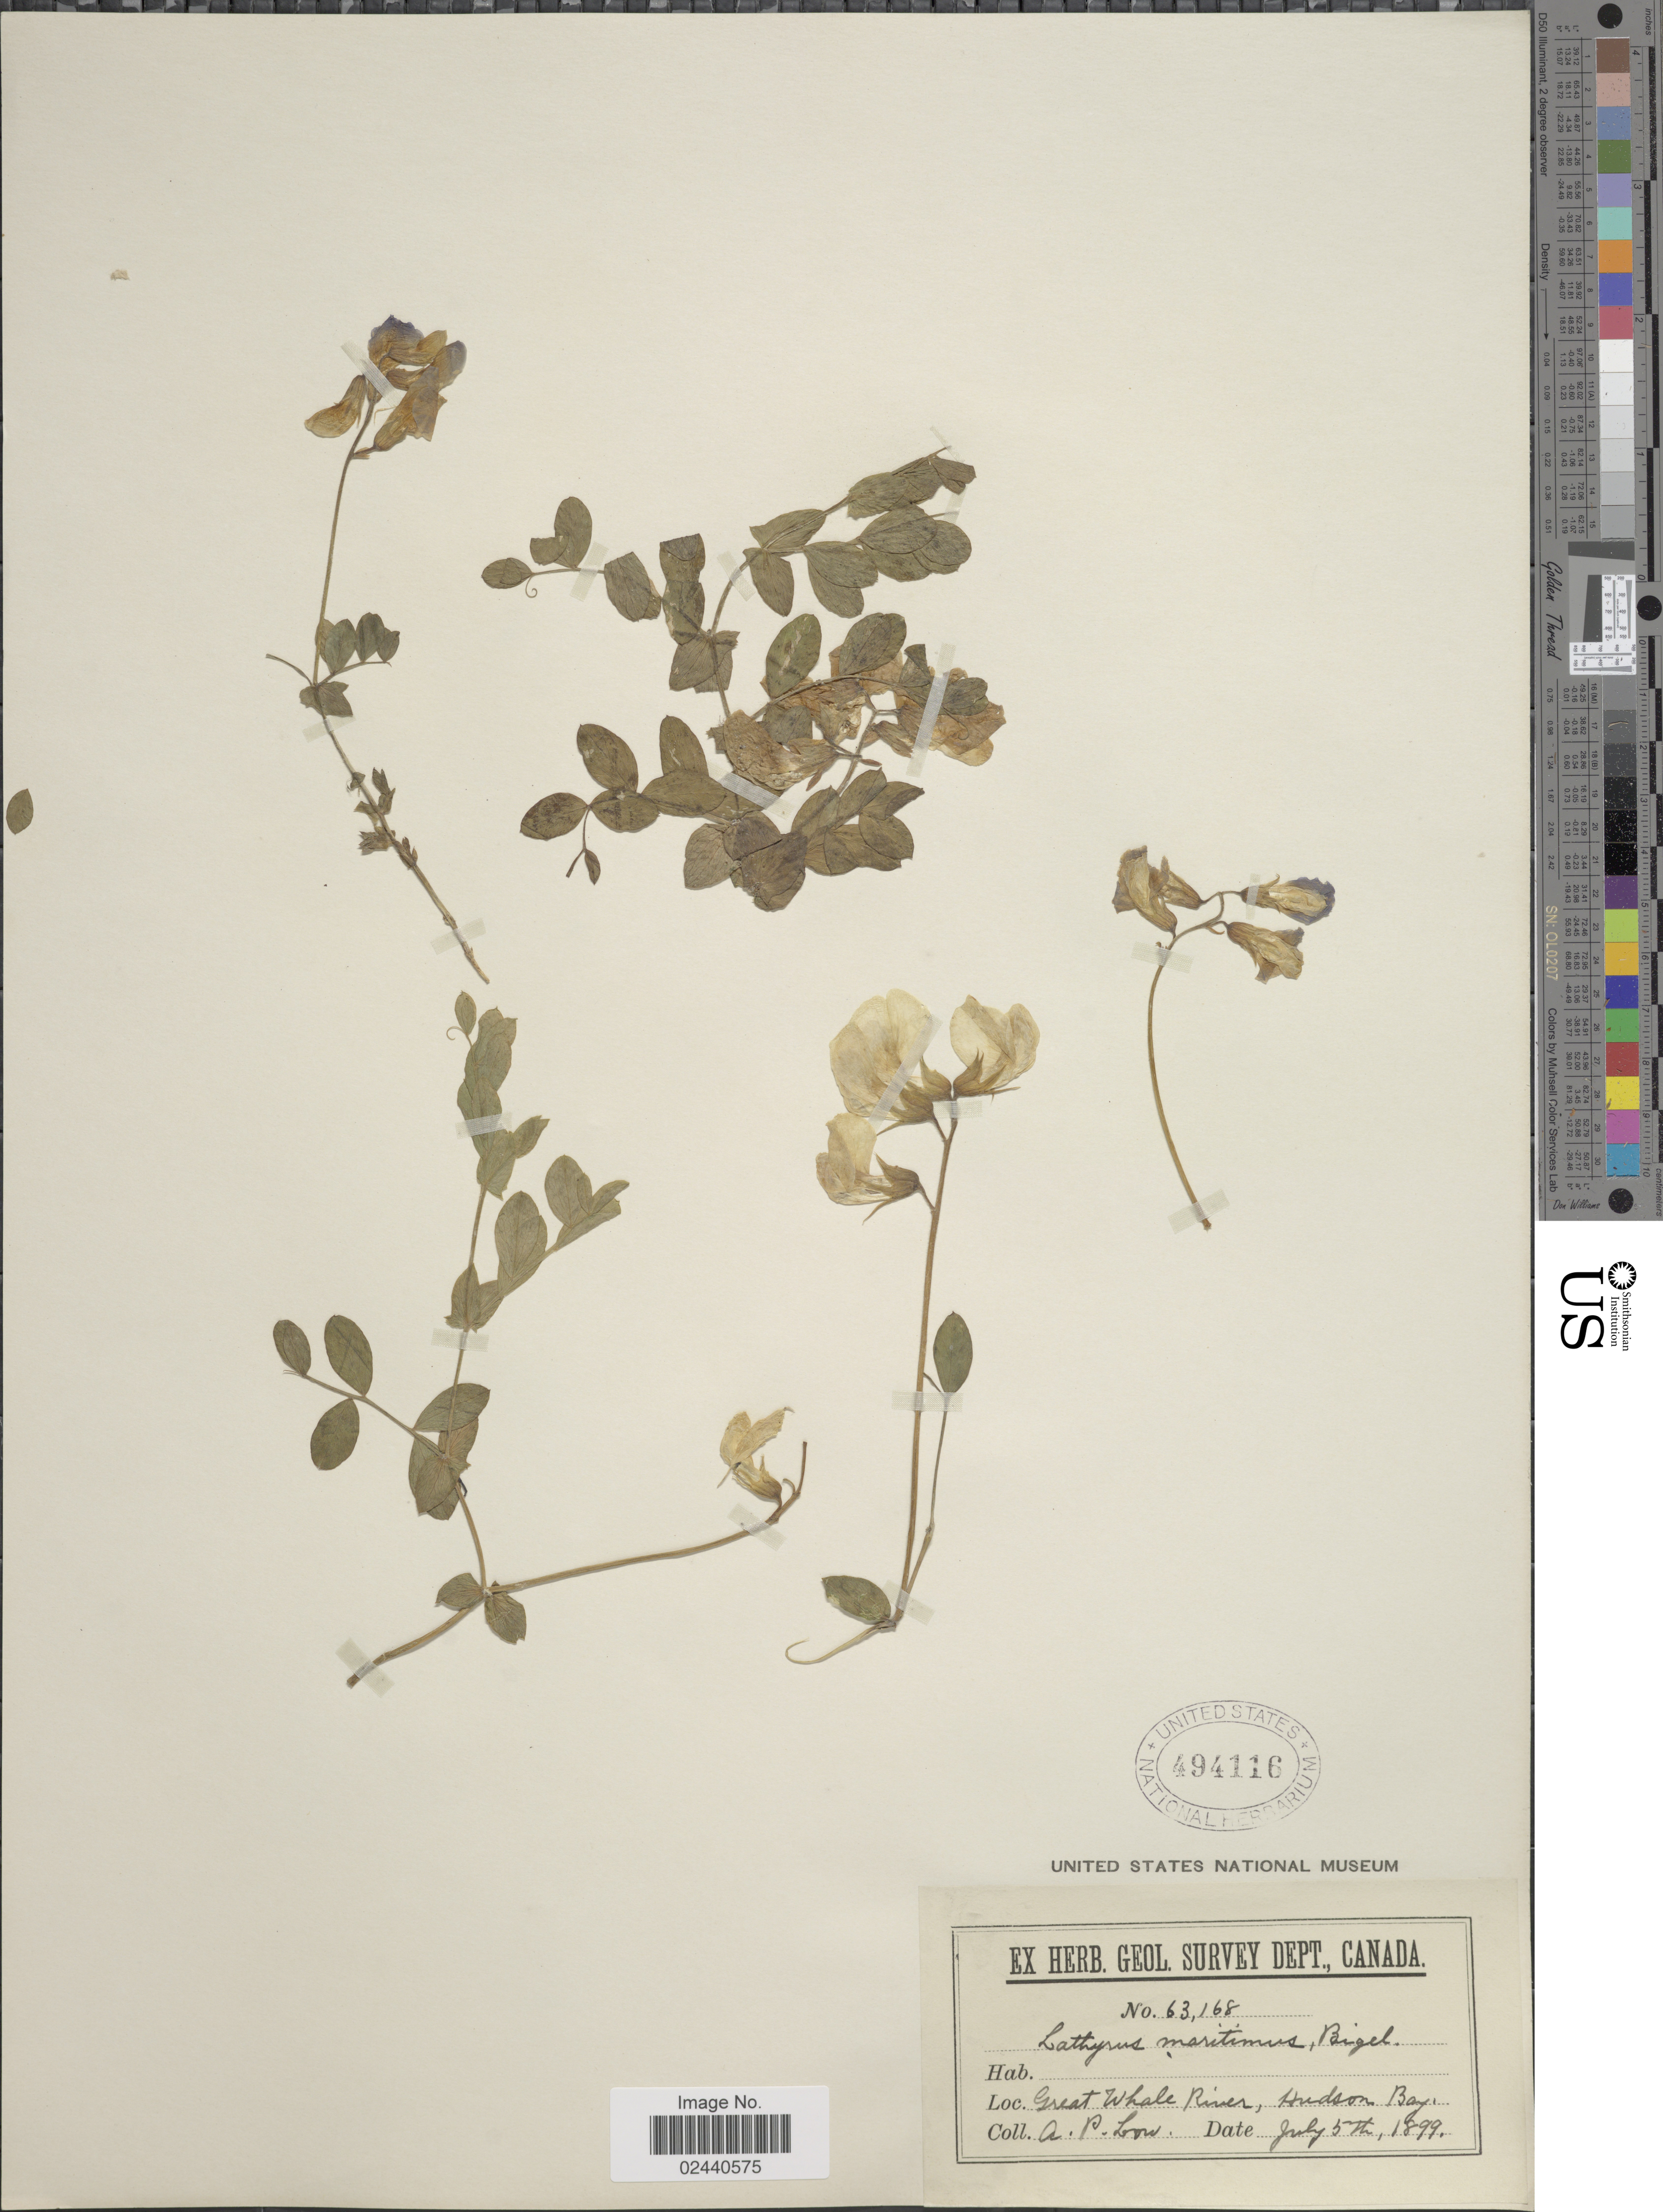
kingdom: Plantae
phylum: Tracheophyta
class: Magnoliopsida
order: Fabales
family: Fabaceae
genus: Lathyrus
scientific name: Lathyrus japonicus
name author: Willd.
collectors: A. Low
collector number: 63168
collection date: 1899-07-05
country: Canada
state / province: Quebec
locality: Great Whale River, Hudson Bay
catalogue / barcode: US 494116